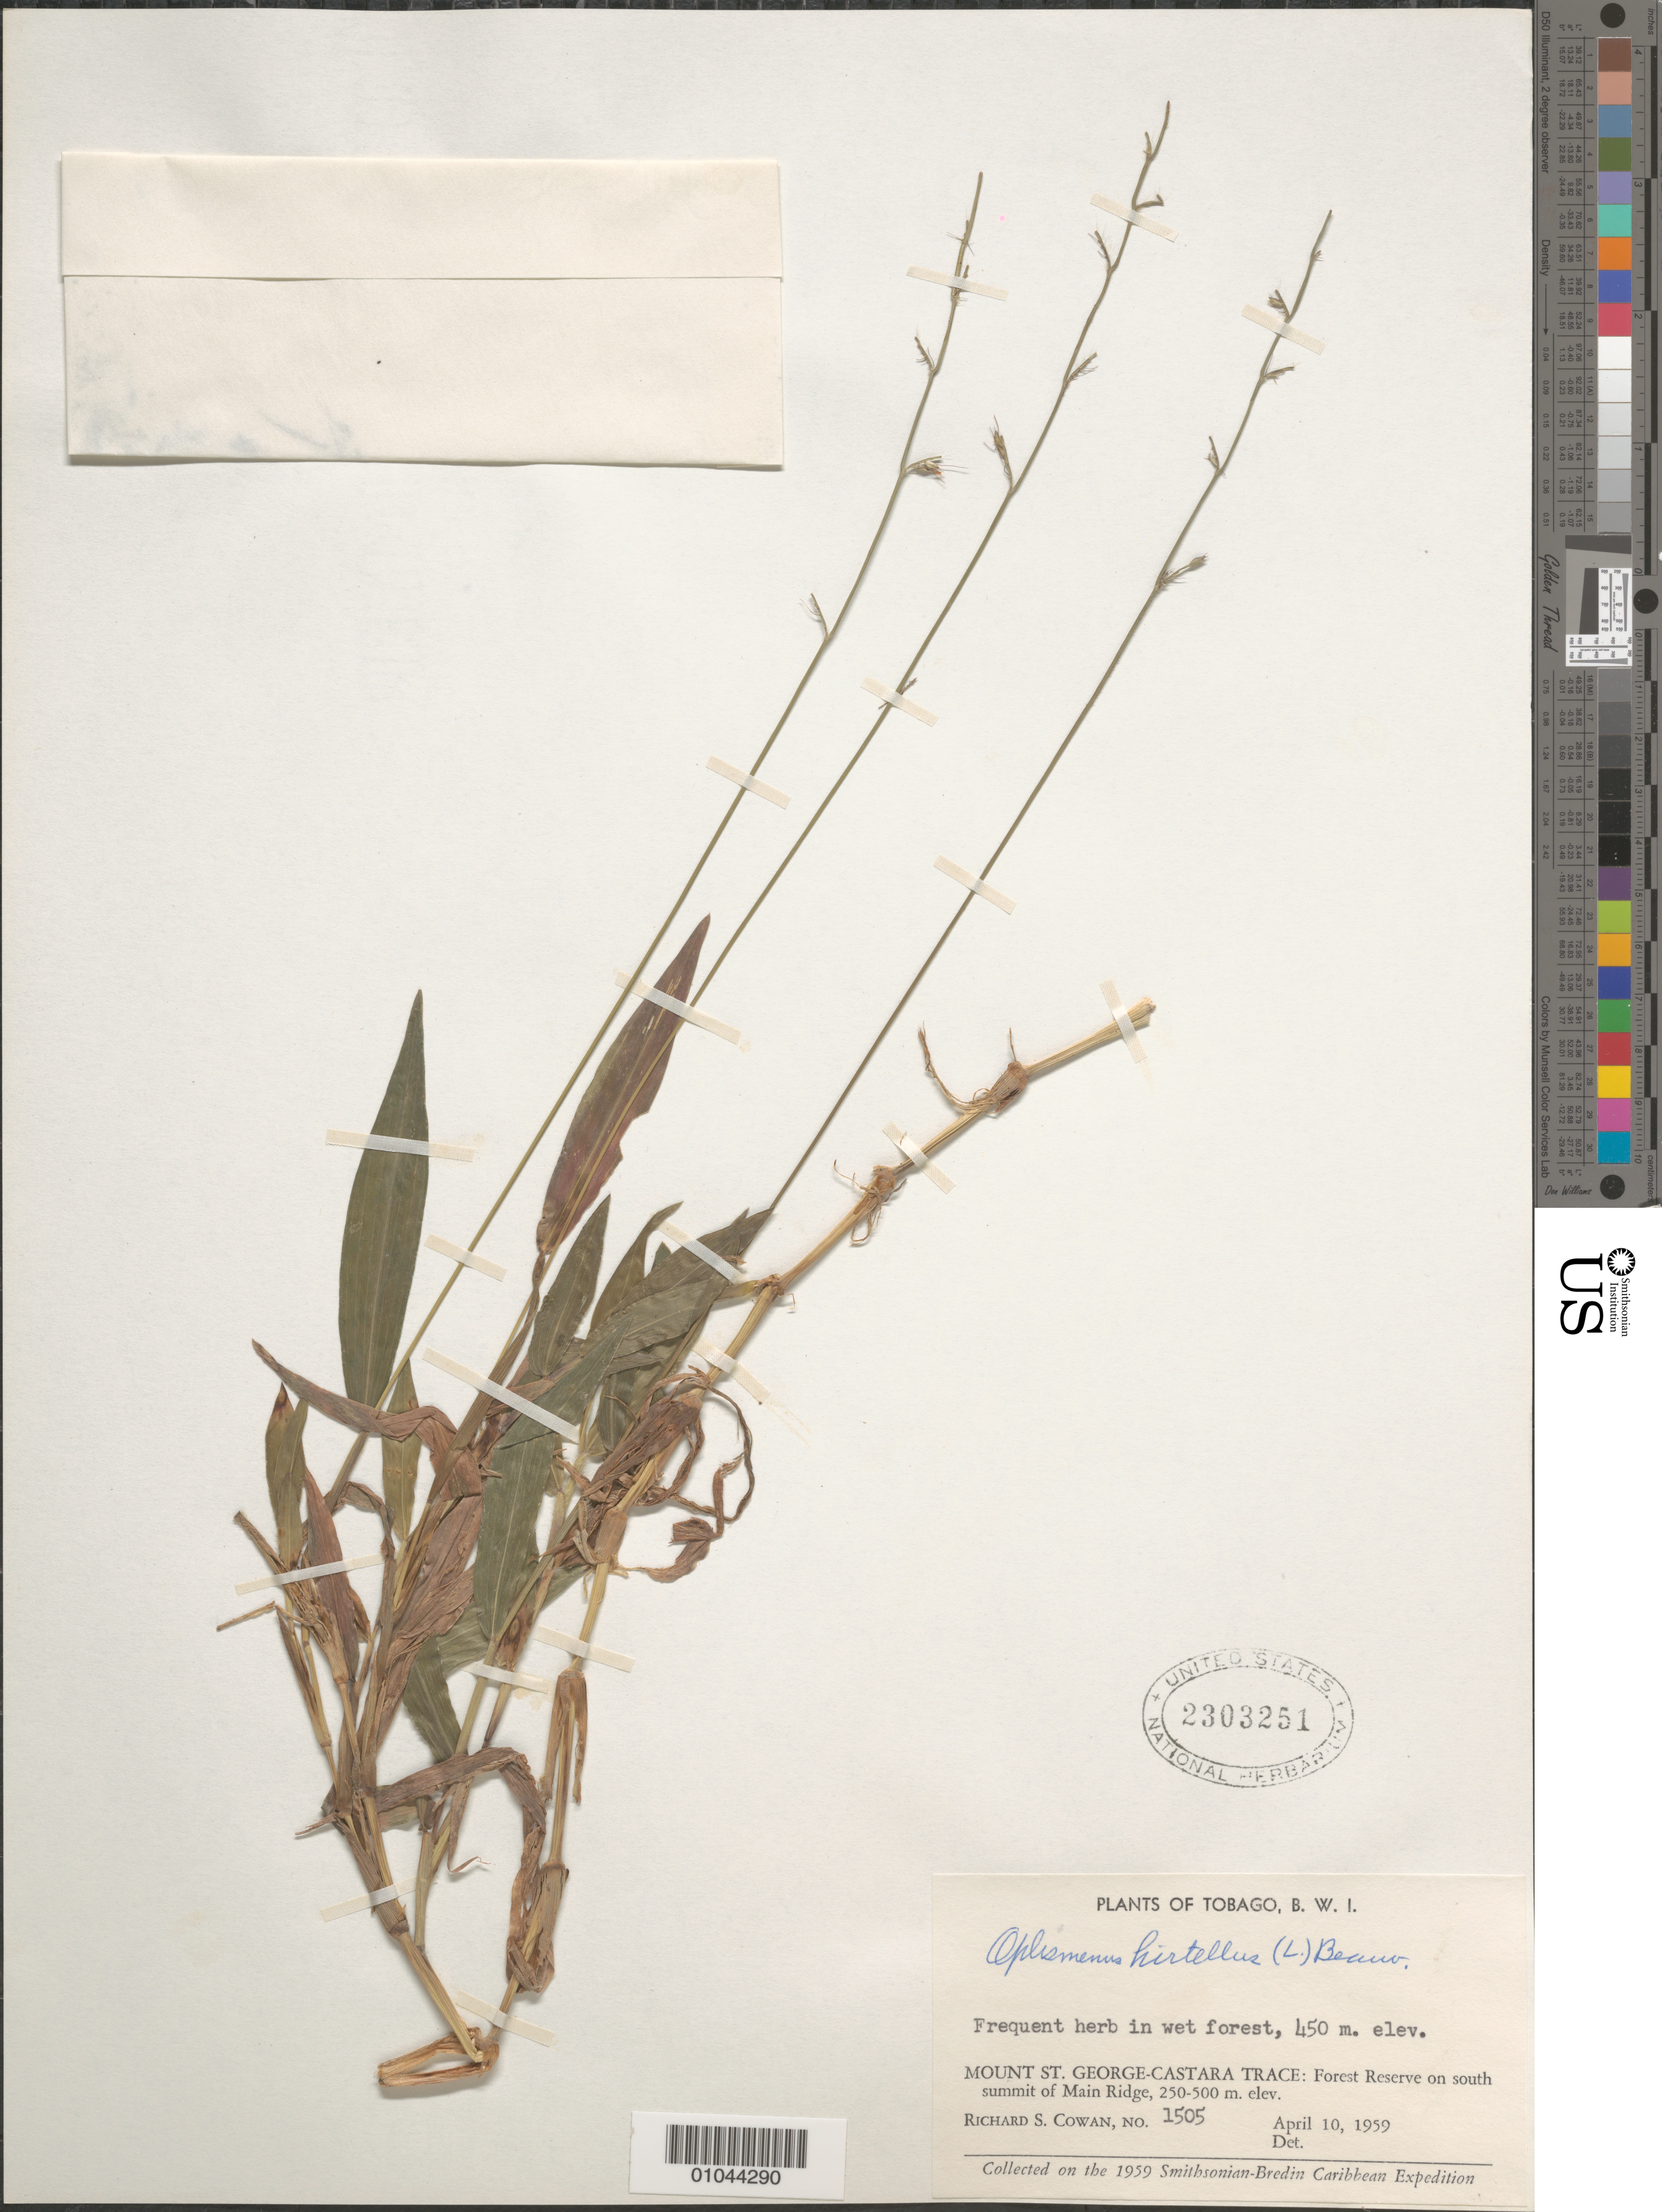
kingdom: Plantae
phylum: Tracheophyta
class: Liliopsida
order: Poales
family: Poaceae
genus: Oplismenus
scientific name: Oplismenus hirtellus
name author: (L.) P. Beauv.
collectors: R. S. Cowan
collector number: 1505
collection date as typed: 10 Apr 1959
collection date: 1959-04-10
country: Trinidad and Tobago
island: Tobago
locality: Mount St. George-Castara Trace: Forest Reserve on south summit of Main Ridge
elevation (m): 450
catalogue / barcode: US 2303251